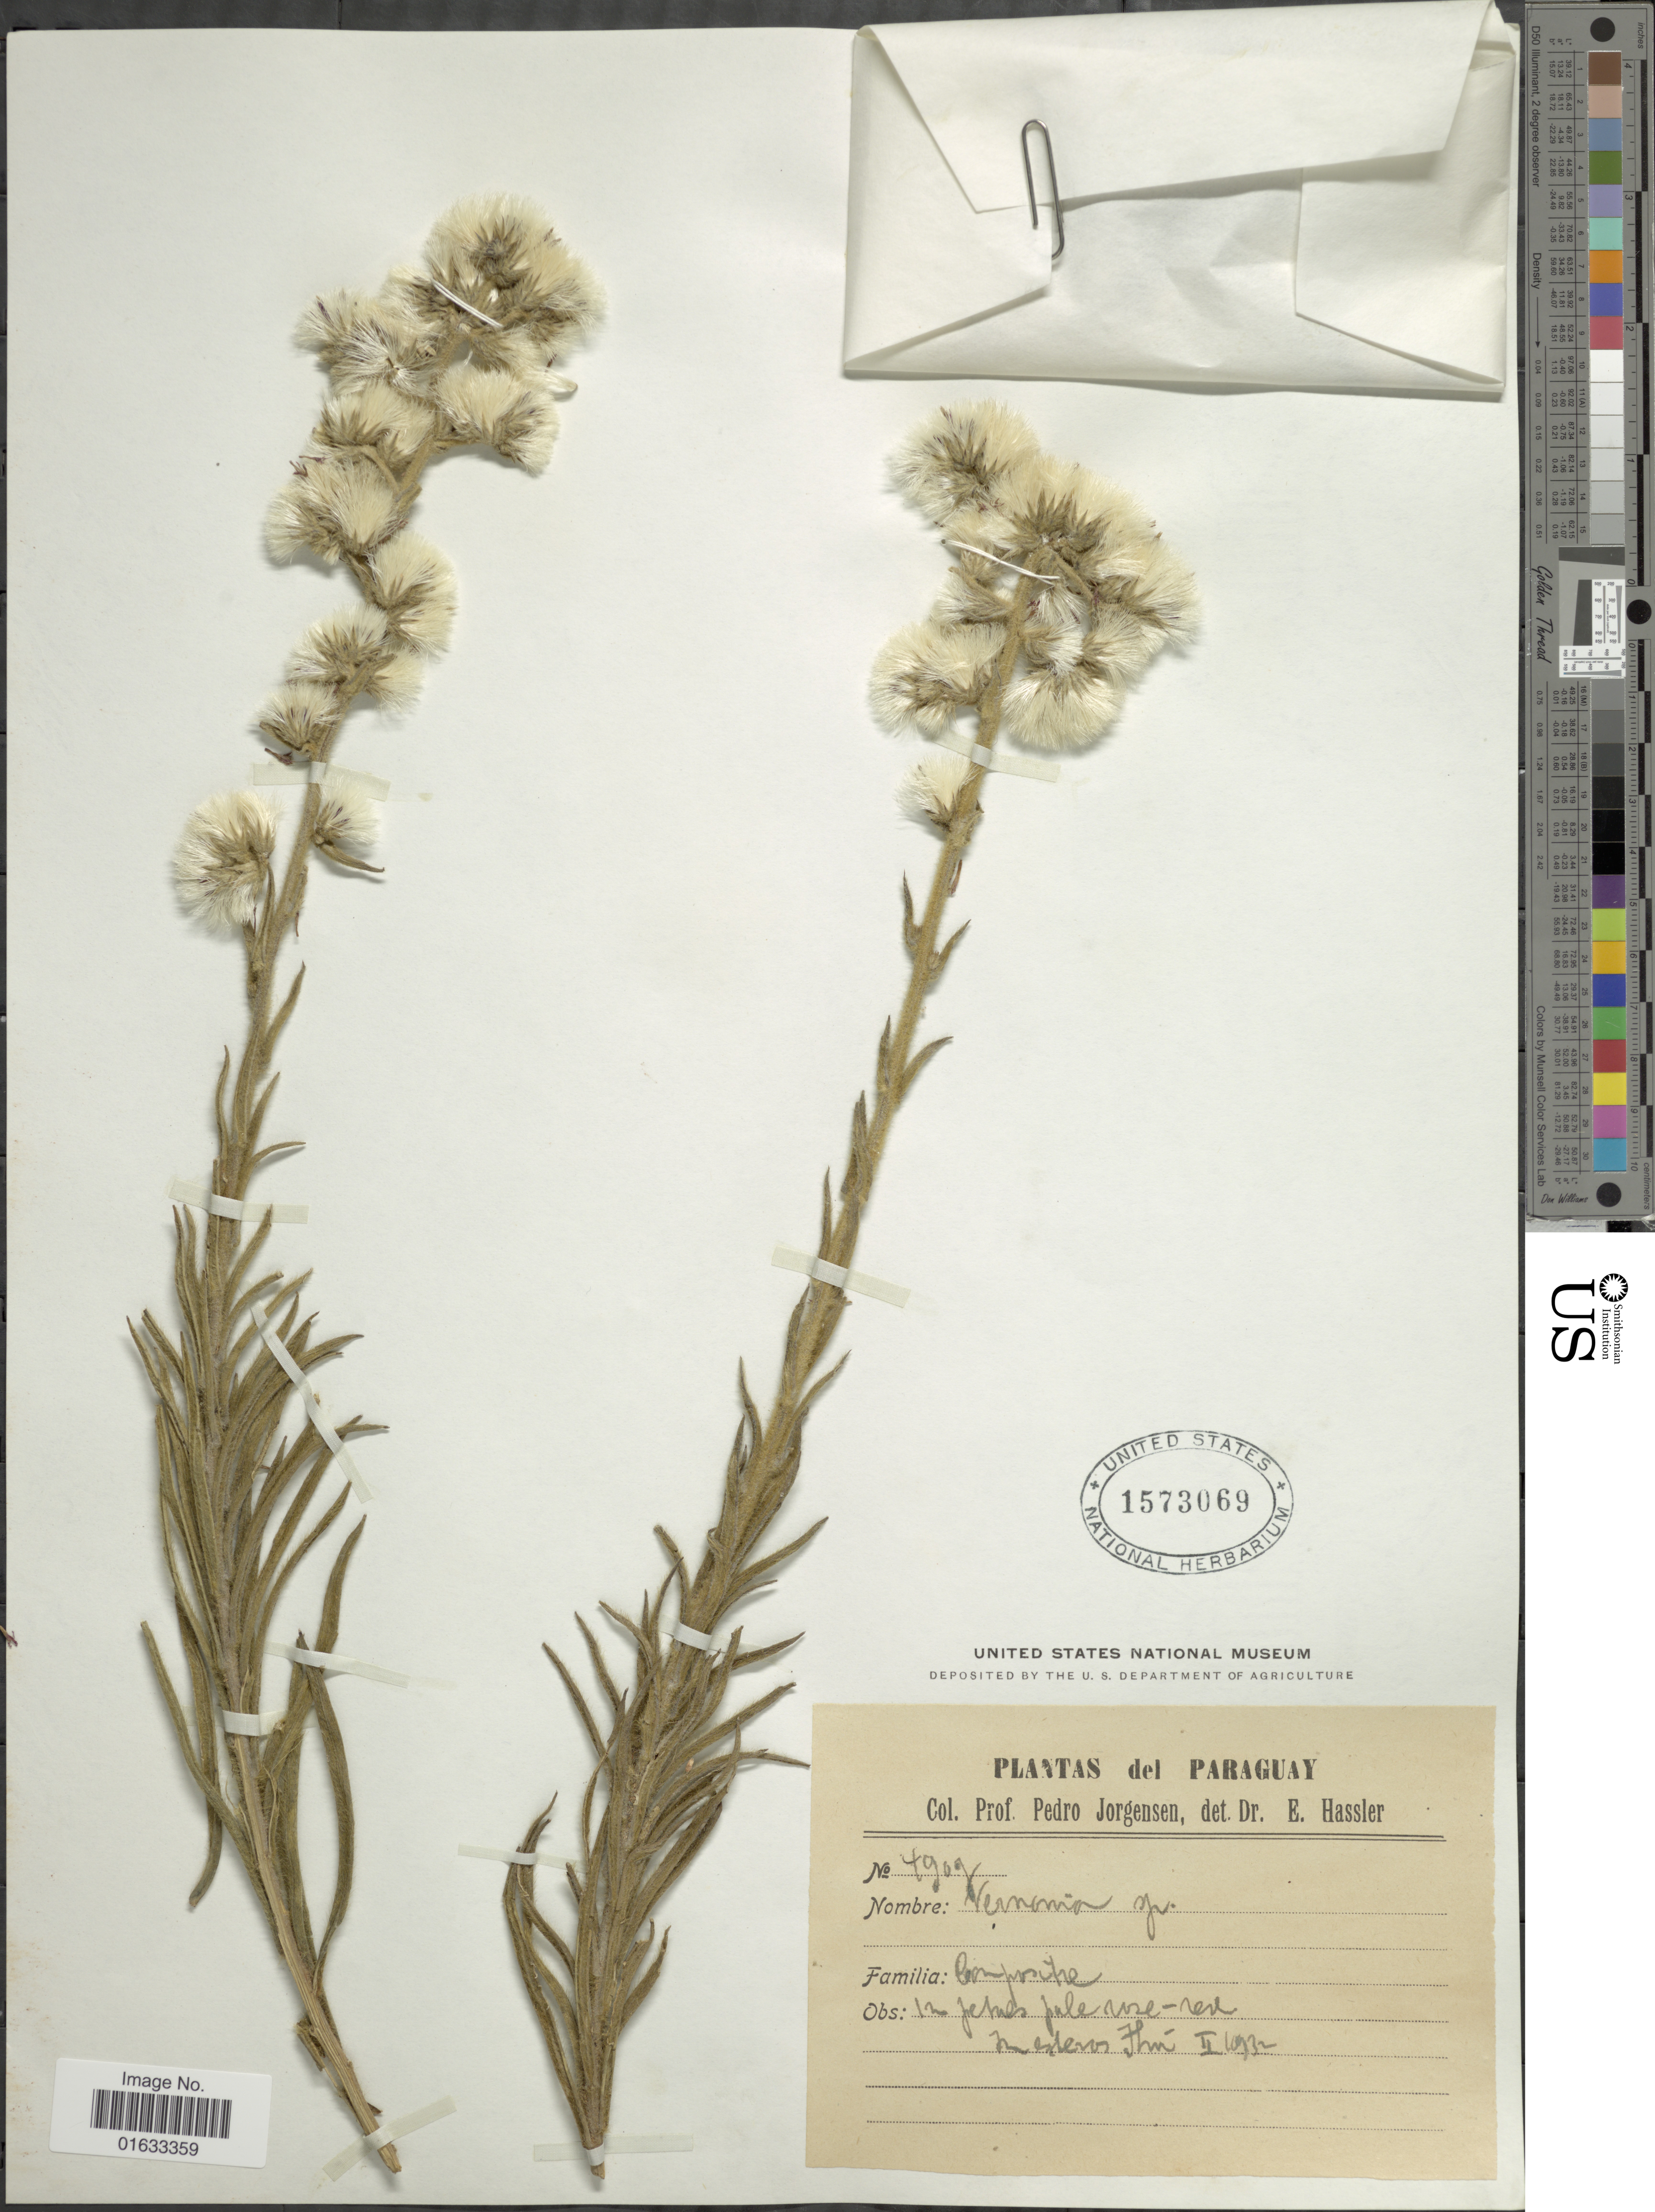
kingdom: Plantae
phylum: Tracheophyta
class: Magnoliopsida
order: Asterales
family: Asteraceae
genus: Chrysolaena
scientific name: Chrysolaena platensis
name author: (Spreng.) H. Rob.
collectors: P. Jörgensen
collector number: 4909*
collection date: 1932-02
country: Paraguay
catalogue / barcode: US 1573069